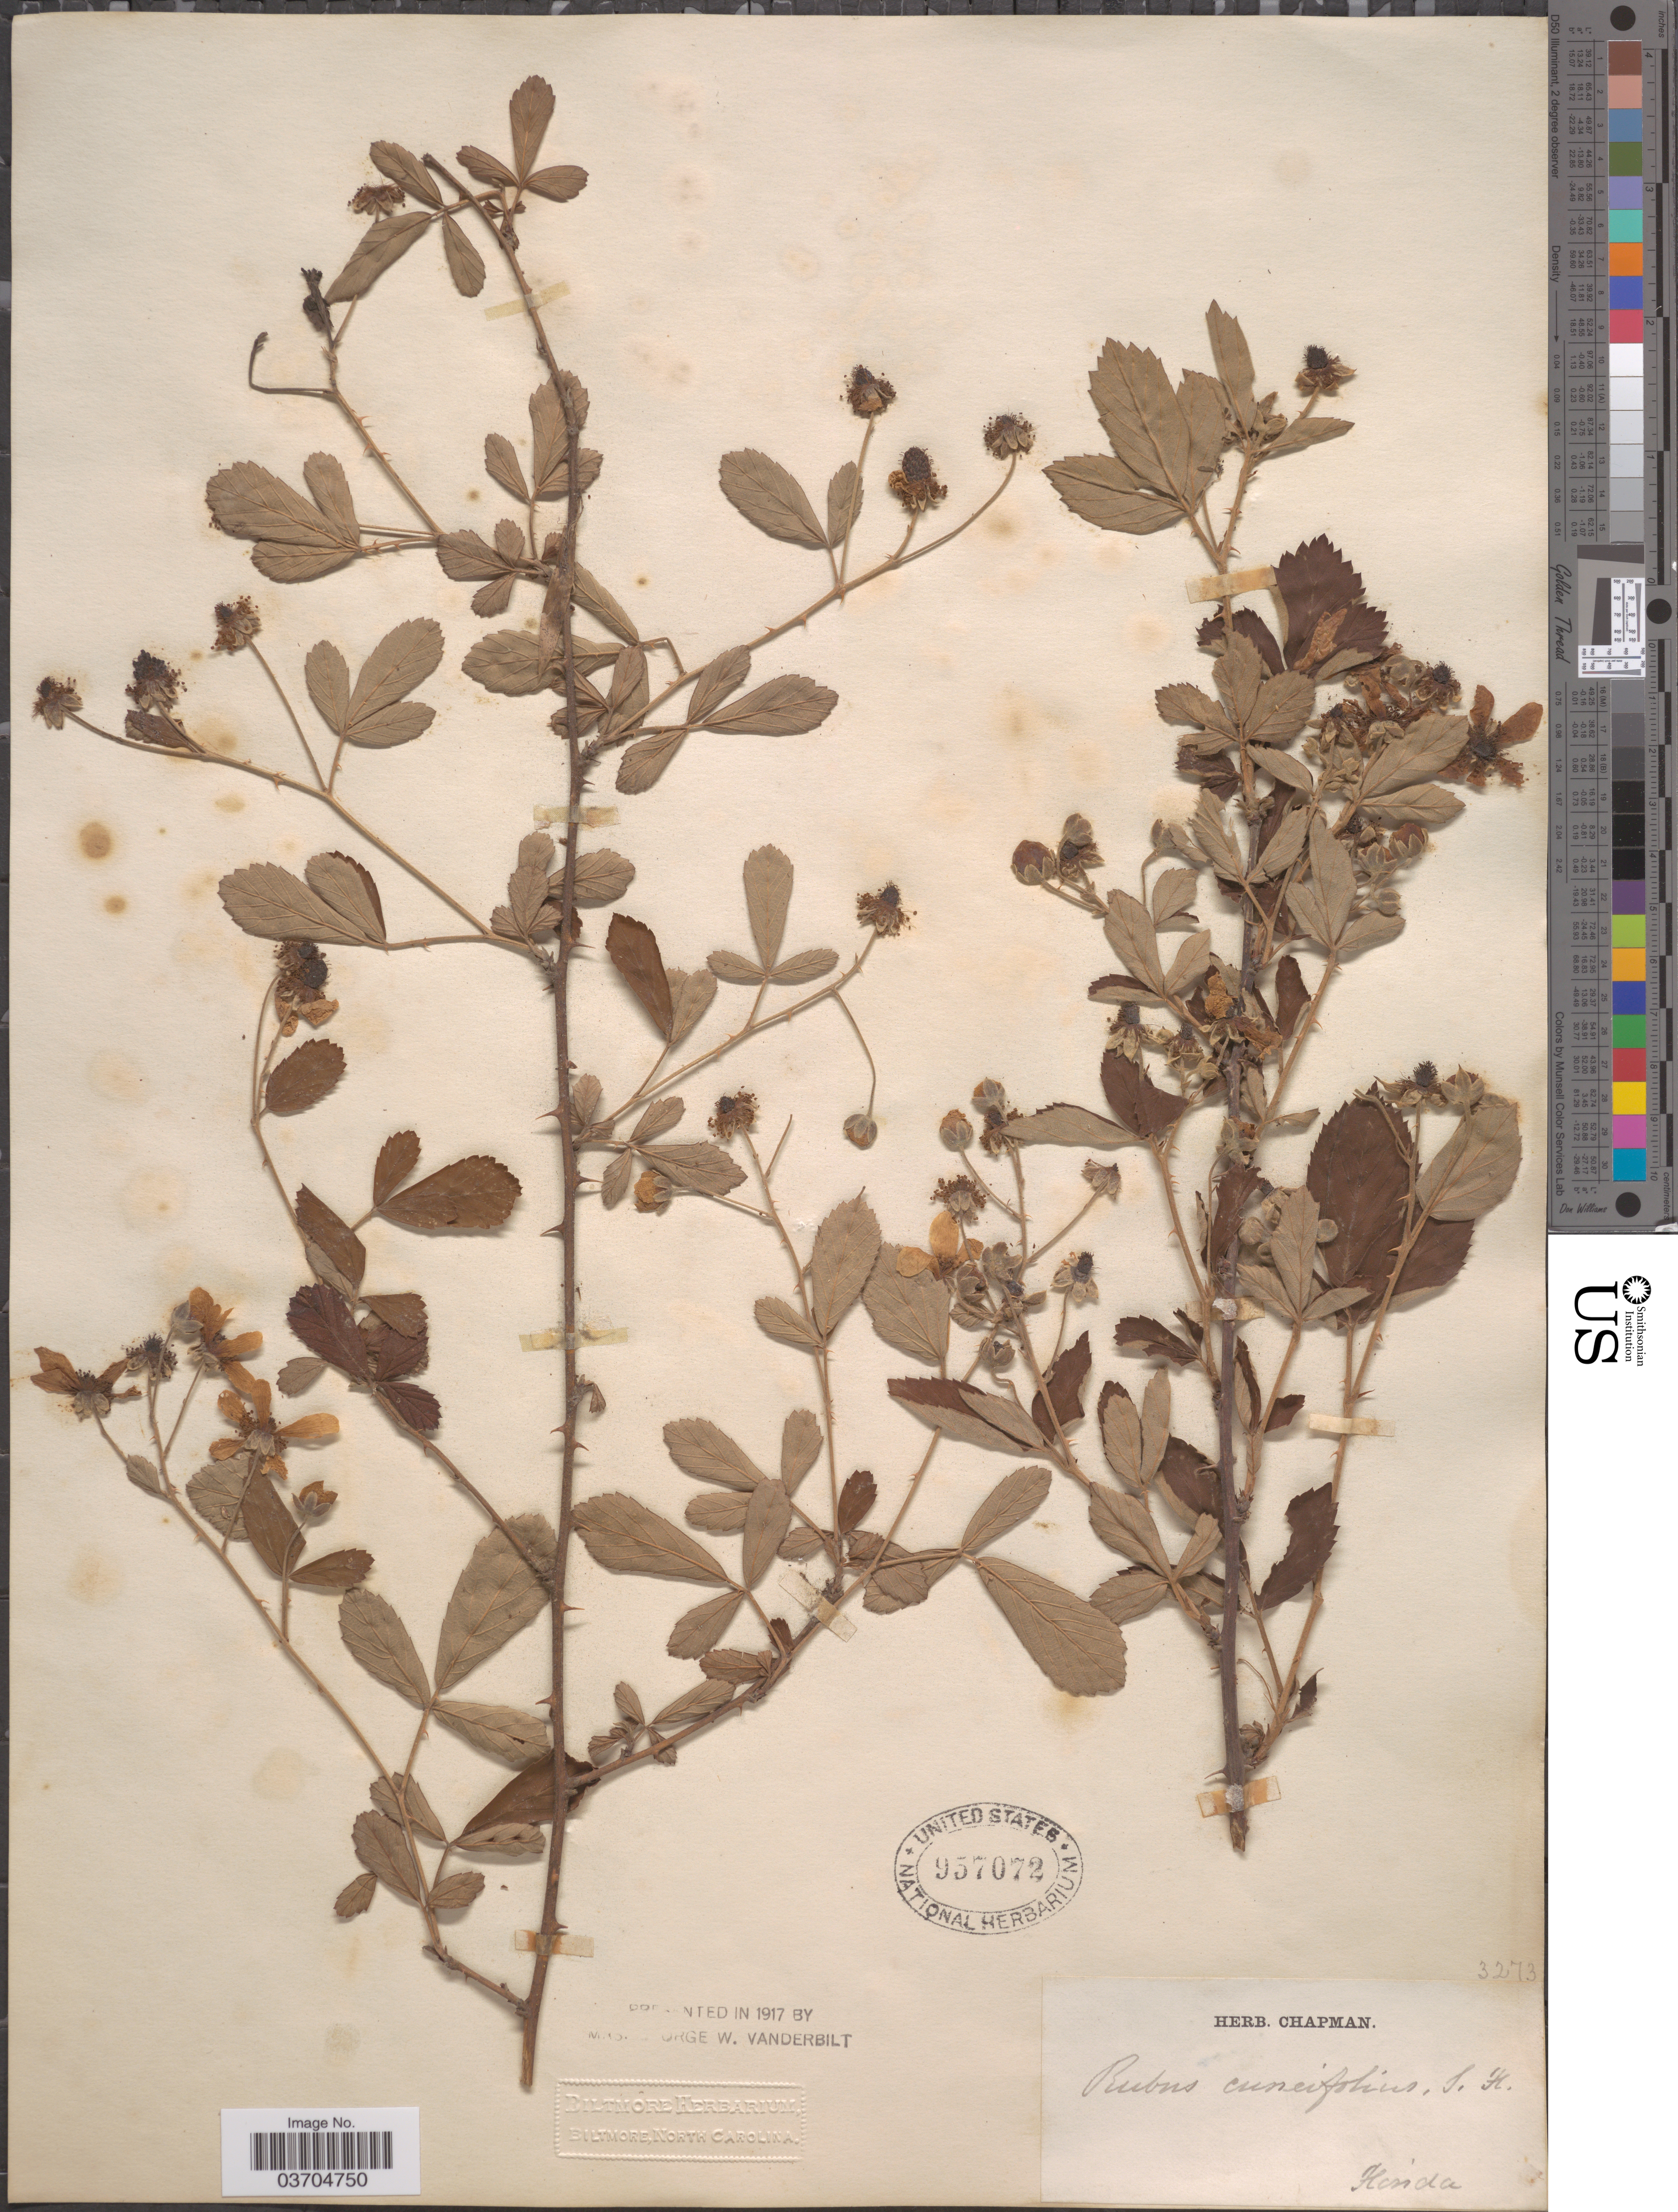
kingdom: Plantae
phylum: Tracheophyta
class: Magnoliopsida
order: Rosales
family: Rosaceae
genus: Rubus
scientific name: Rubus cuneifolius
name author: Pursh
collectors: ex herb. Chapman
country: United States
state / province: Florida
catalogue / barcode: US 957072